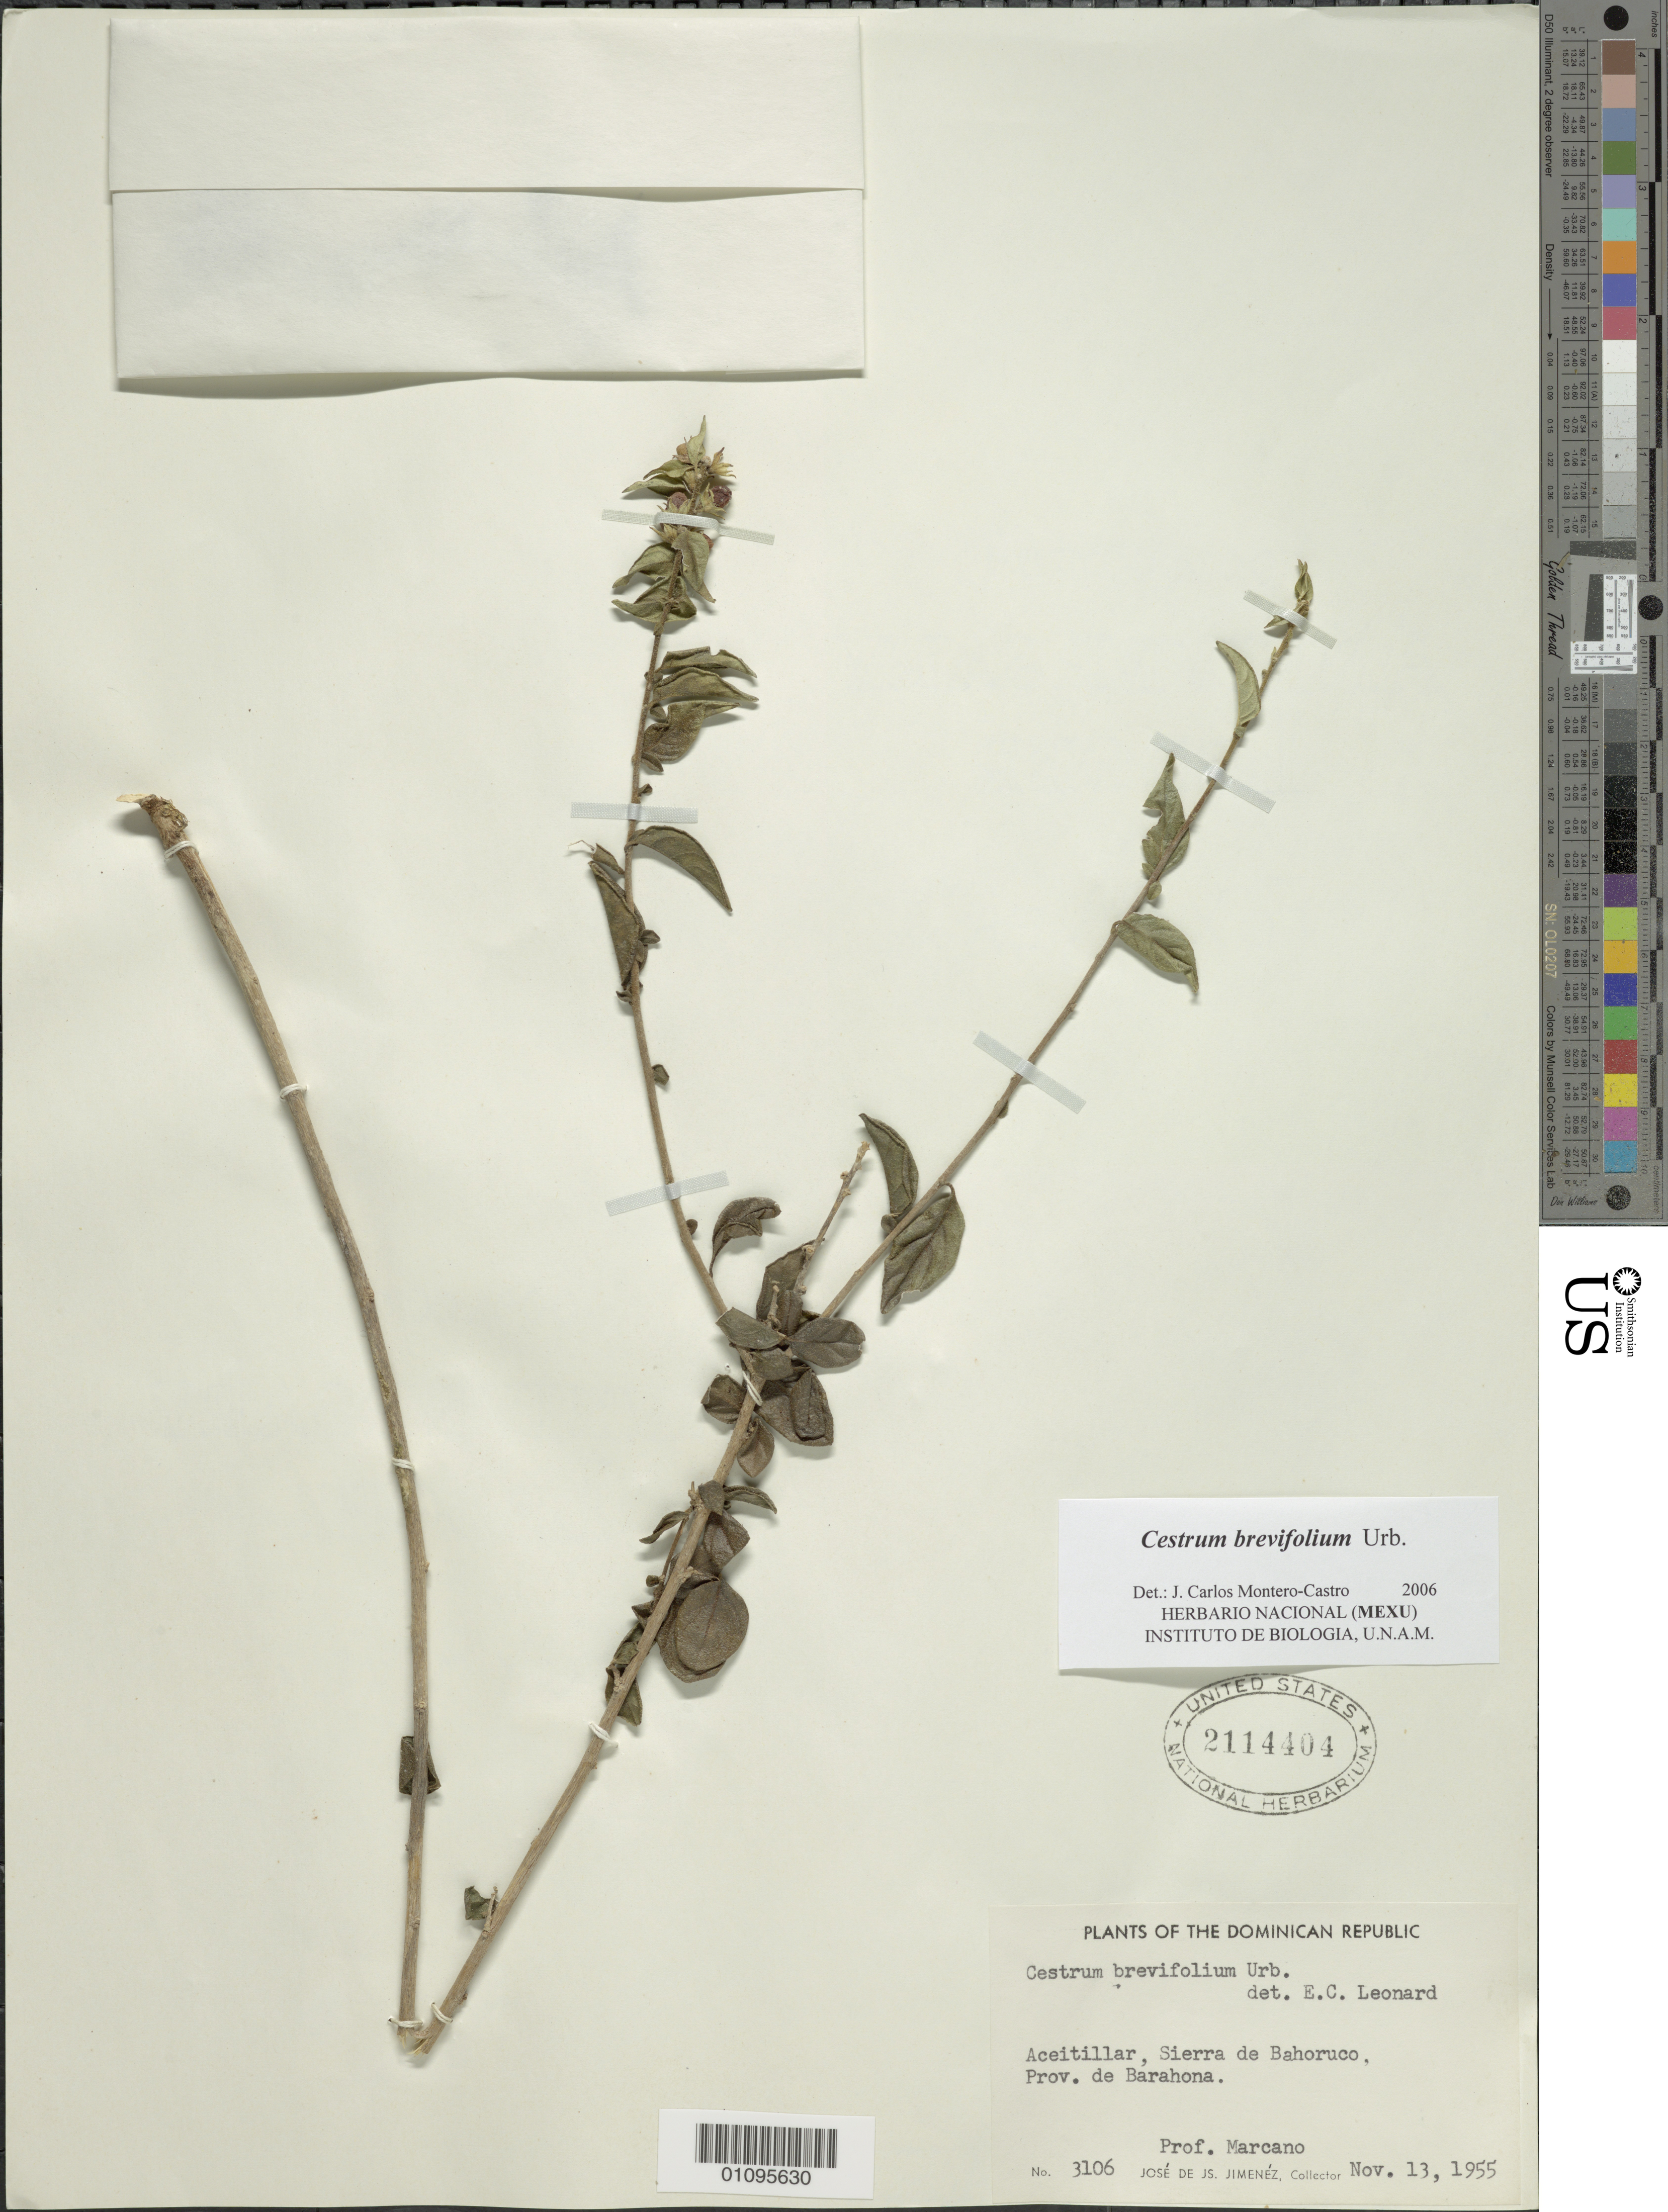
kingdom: Plantae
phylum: Tracheophyta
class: Magnoliopsida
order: Solanales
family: Solanaceae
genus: Cestrum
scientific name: Cestrum brevifolium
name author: Urb.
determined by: Montero-Castro, J. C.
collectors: J. J. Jiménez Almonte & -. Marcano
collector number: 3106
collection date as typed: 13 Nov 1955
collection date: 1955-11-13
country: Dominican Republic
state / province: Barahona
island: Hispaniola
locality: Sierra de Bahoruco, Aceitillar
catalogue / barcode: US 2114404